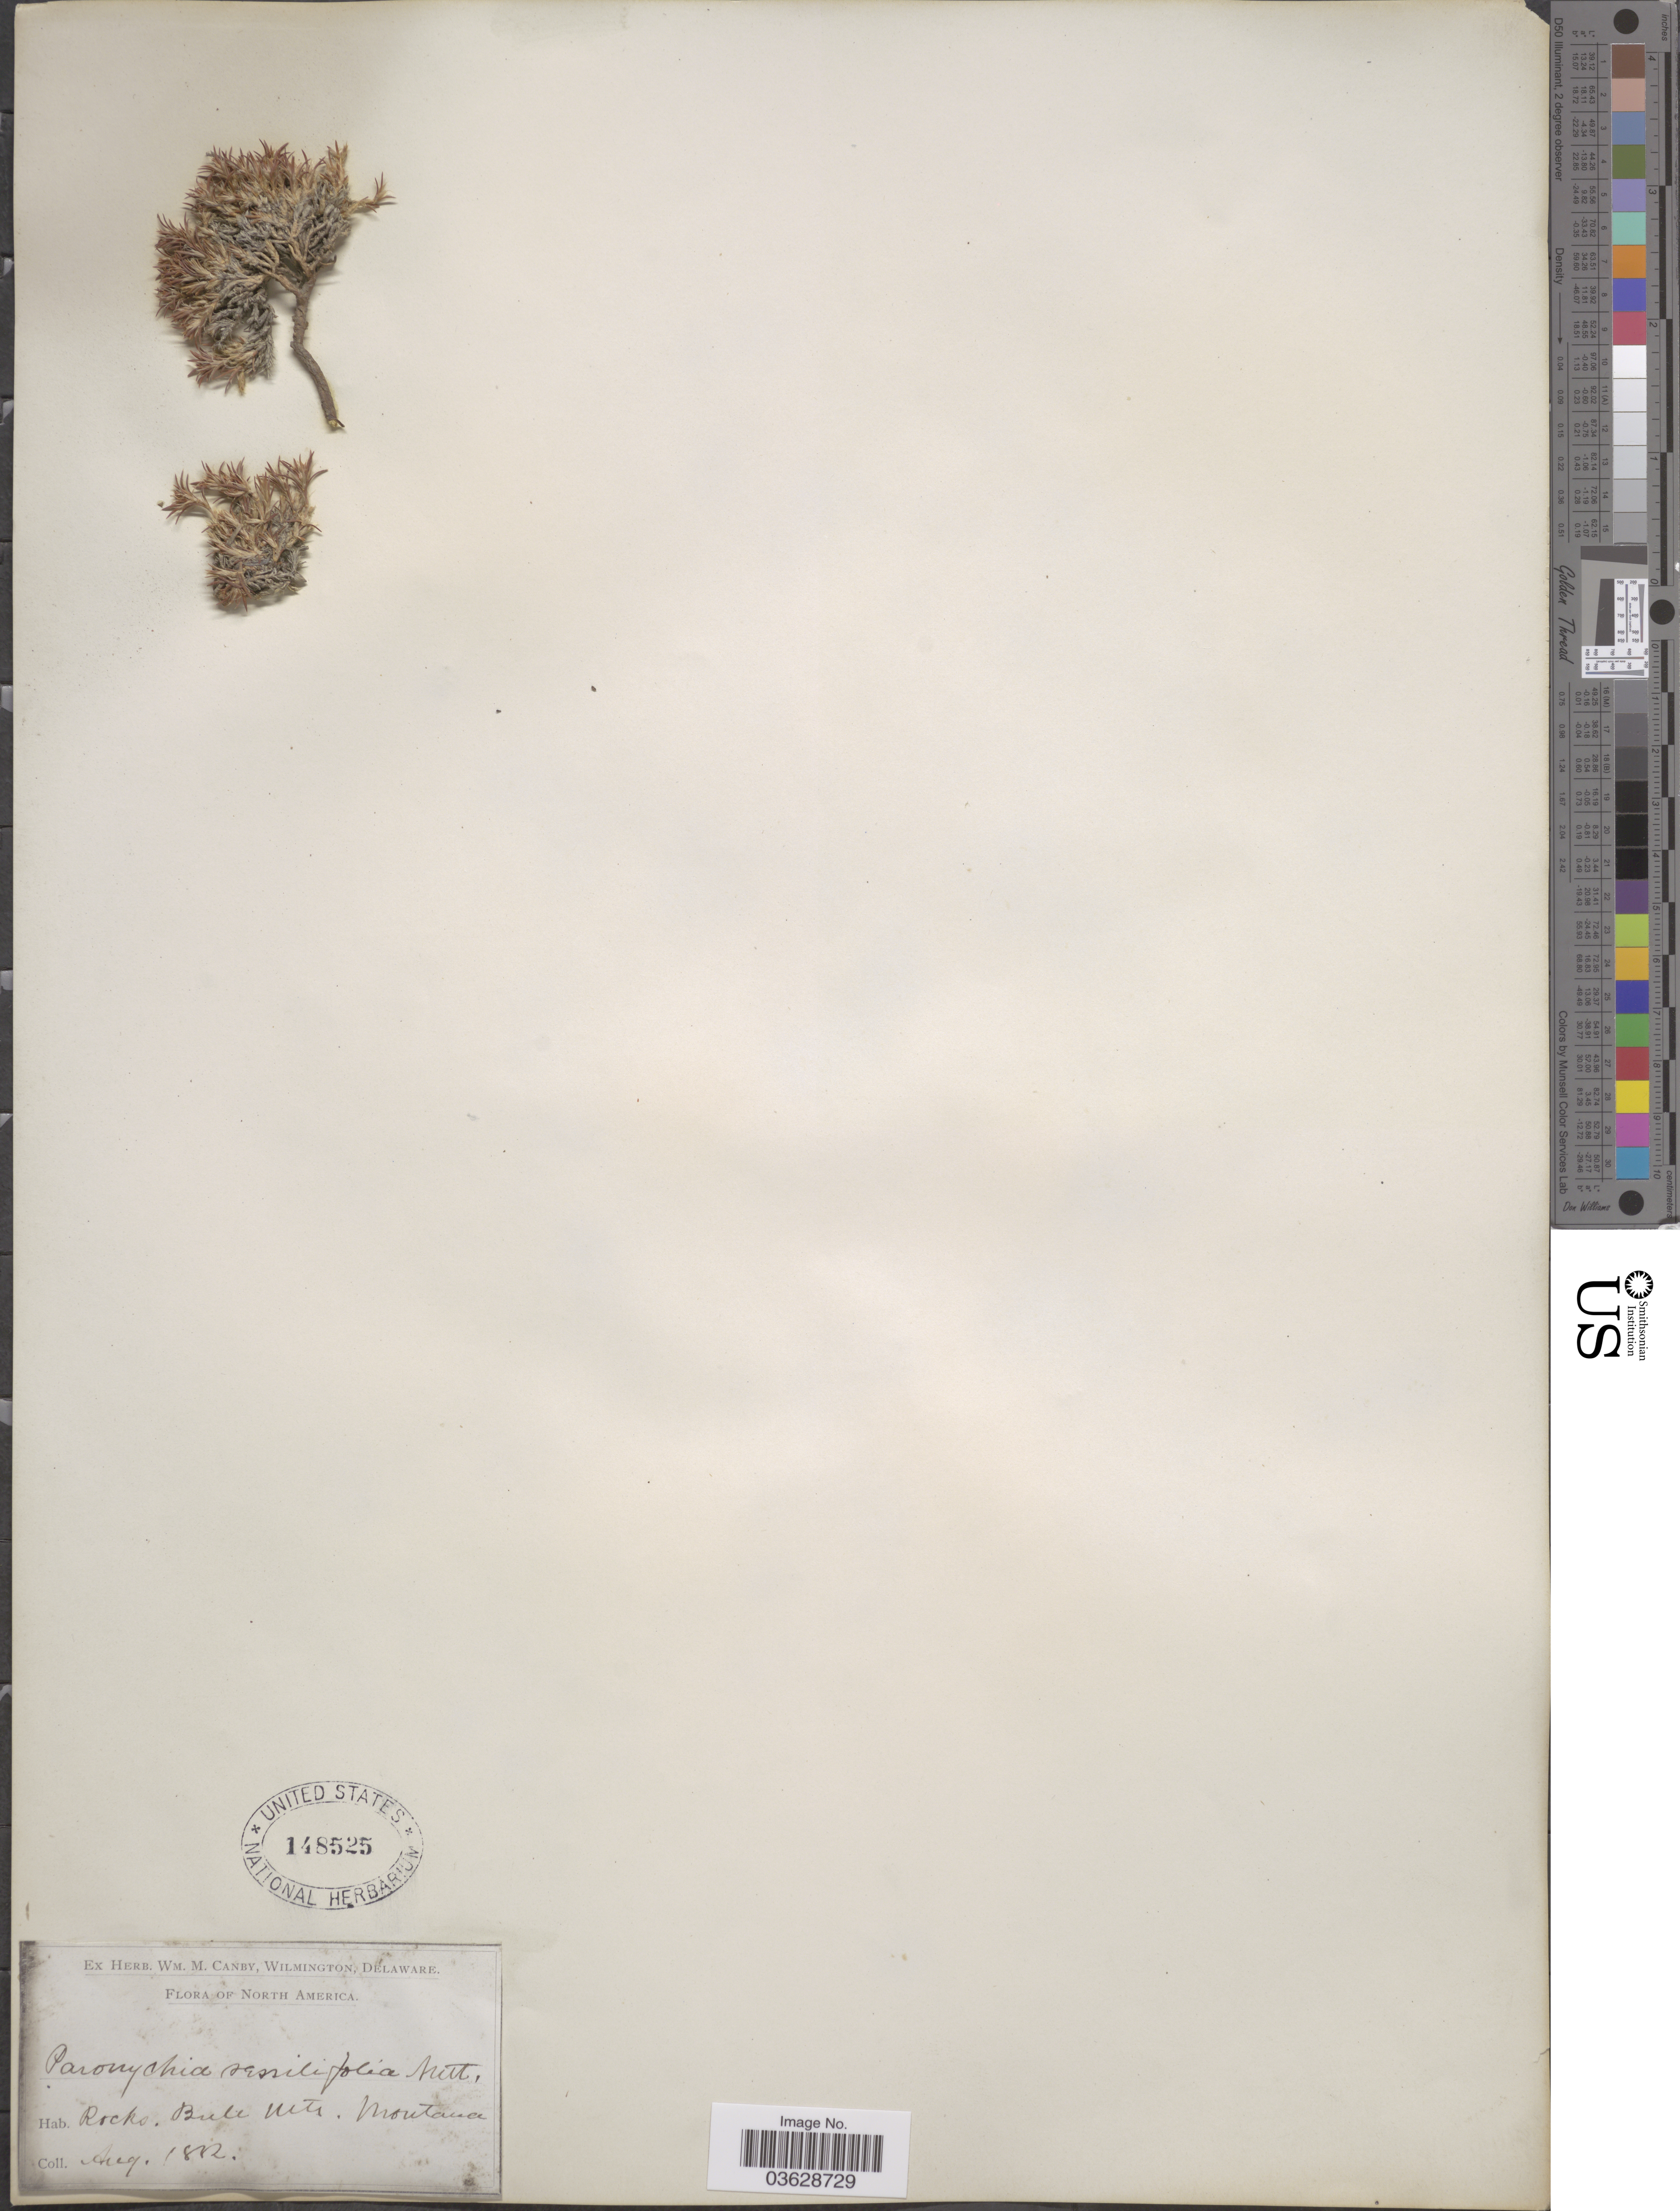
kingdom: Plantae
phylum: Tracheophyta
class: Magnoliopsida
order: Caryophyllales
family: Caryophyllaceae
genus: Paronychia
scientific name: Paronychia sessiliflora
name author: Nutt.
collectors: ex herb. W.M. Canby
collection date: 1882-08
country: United States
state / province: Montana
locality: Rocks. Bull Mts.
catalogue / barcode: US 148525